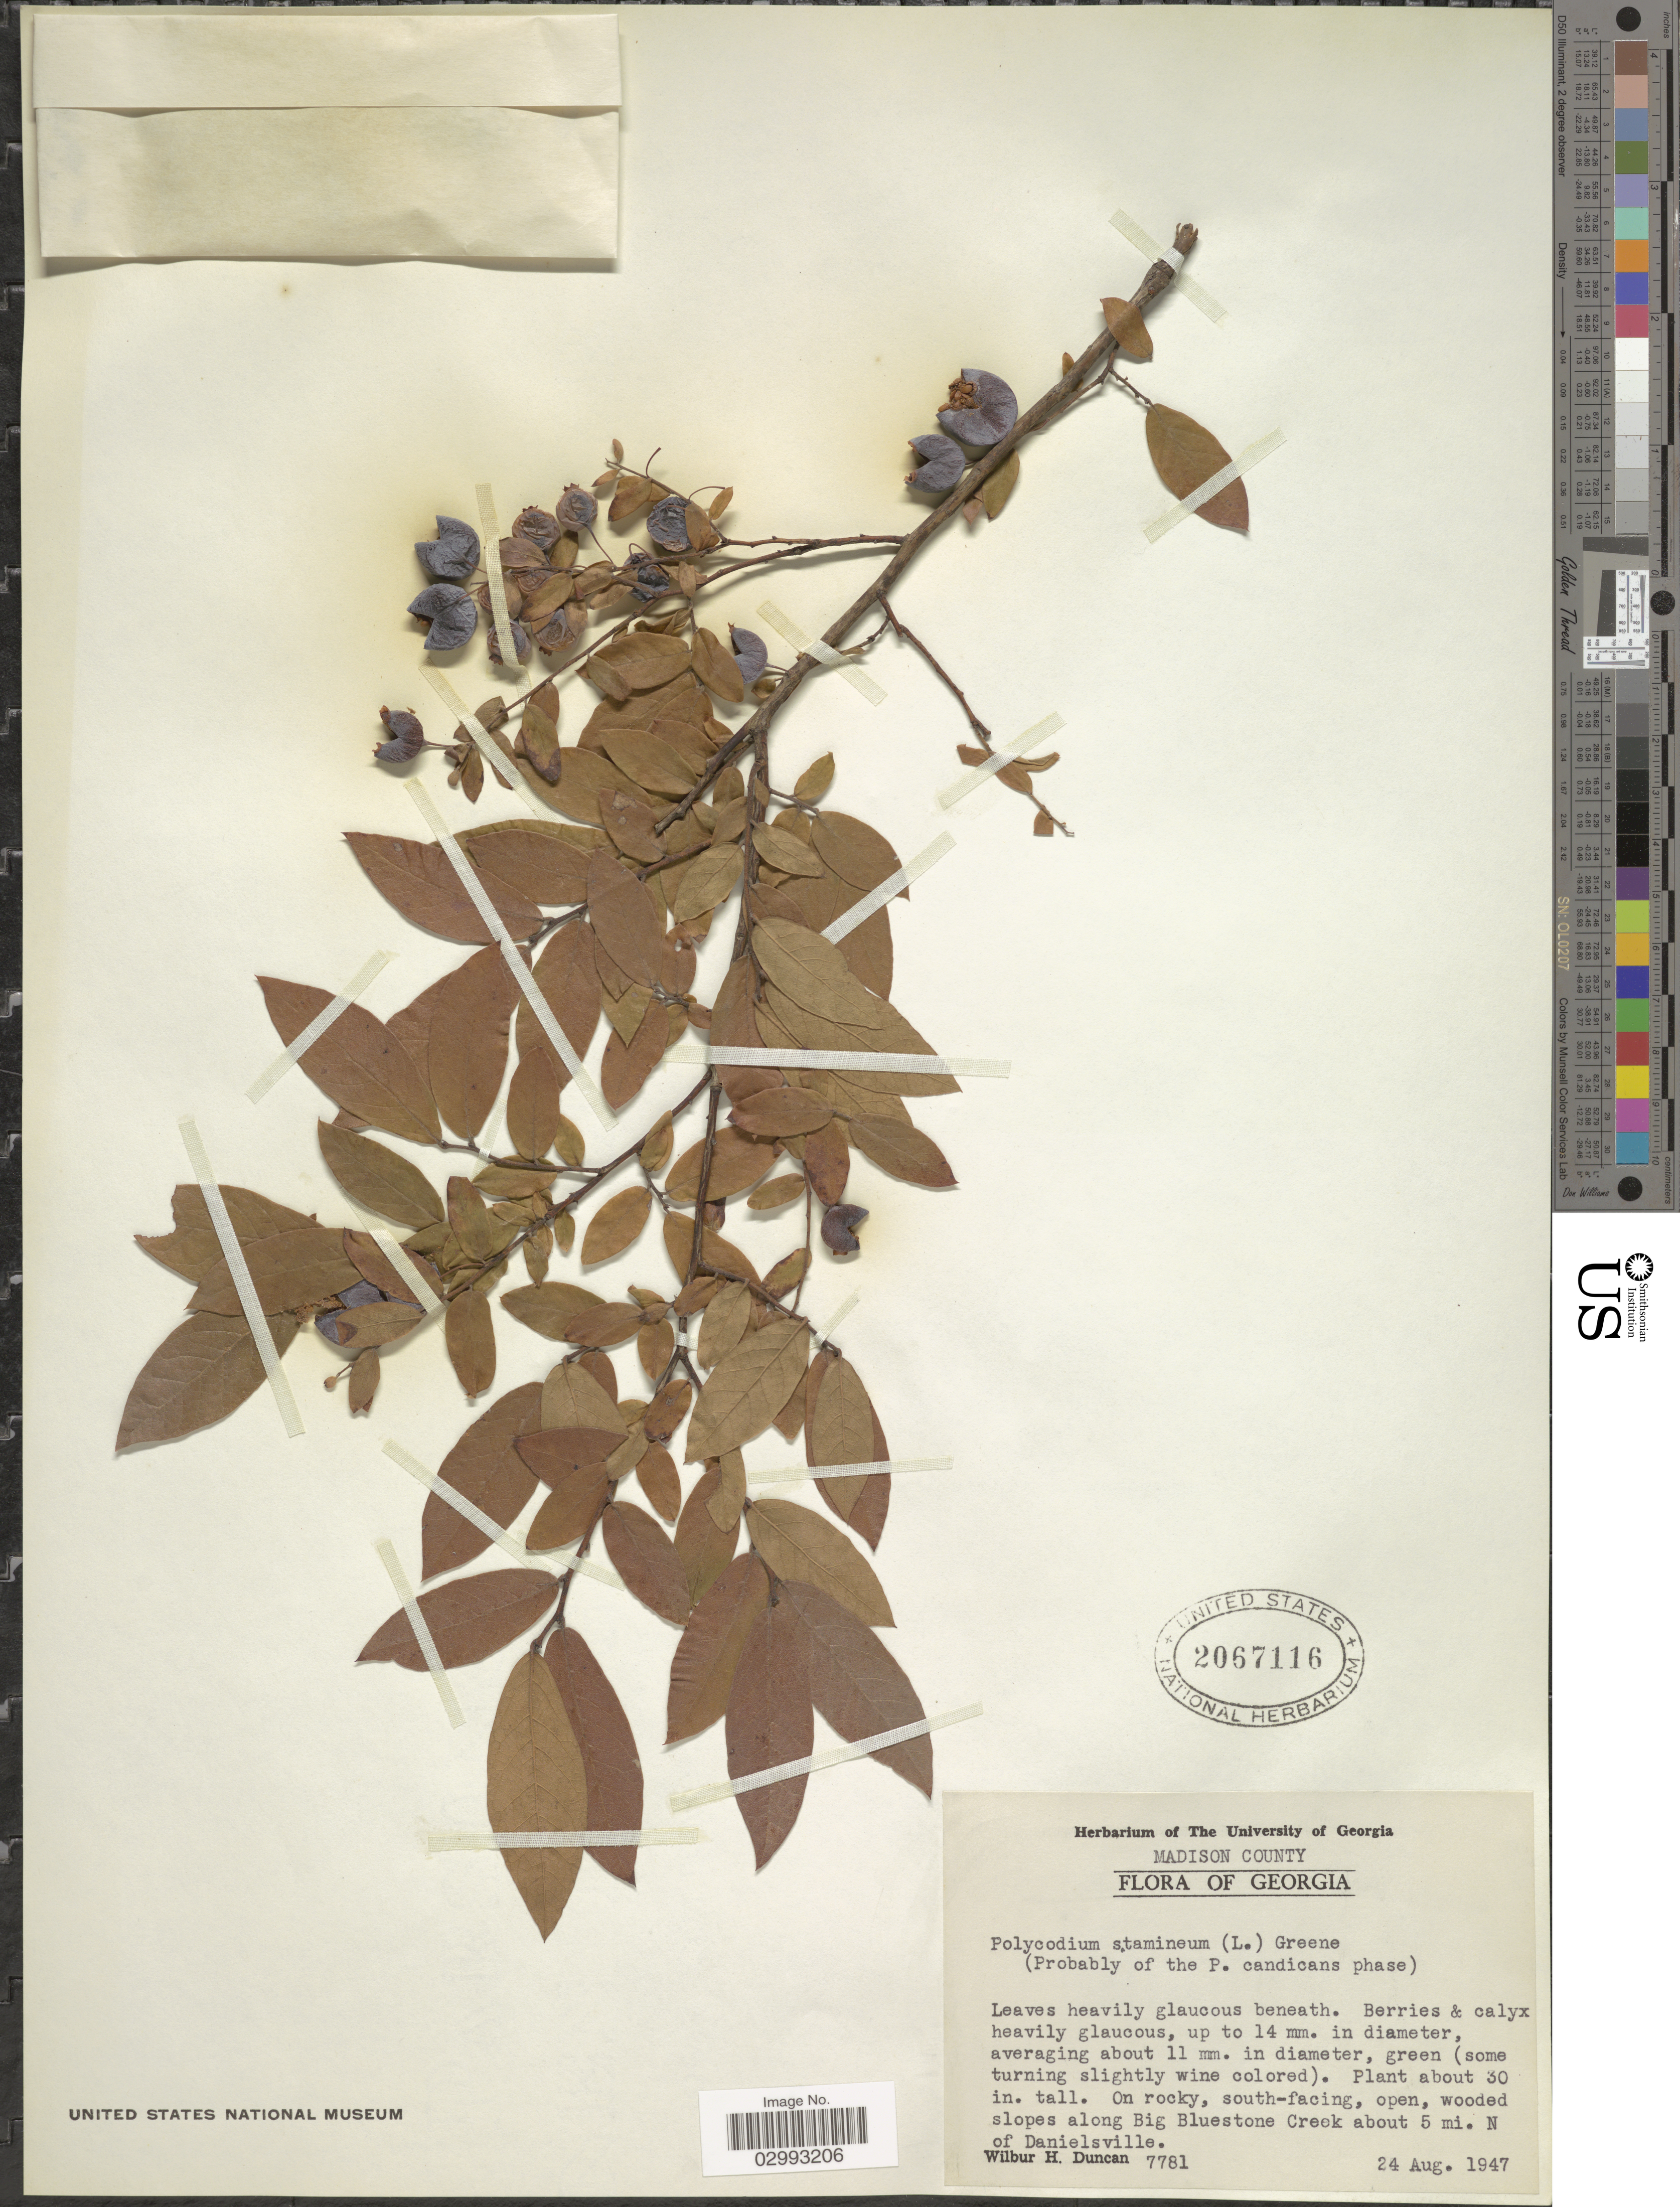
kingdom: Plantae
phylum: Tracheophyta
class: Magnoliopsida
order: Ericales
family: Ericaceae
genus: Polycodium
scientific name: Polycodium stamineum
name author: (L.) Greene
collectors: W. H. Duncan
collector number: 7781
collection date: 1947-08-24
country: United States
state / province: Georgia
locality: Madison County. Along Big Bluestone Creek about 5 mi. N of Danielsville.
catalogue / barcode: US 2067116